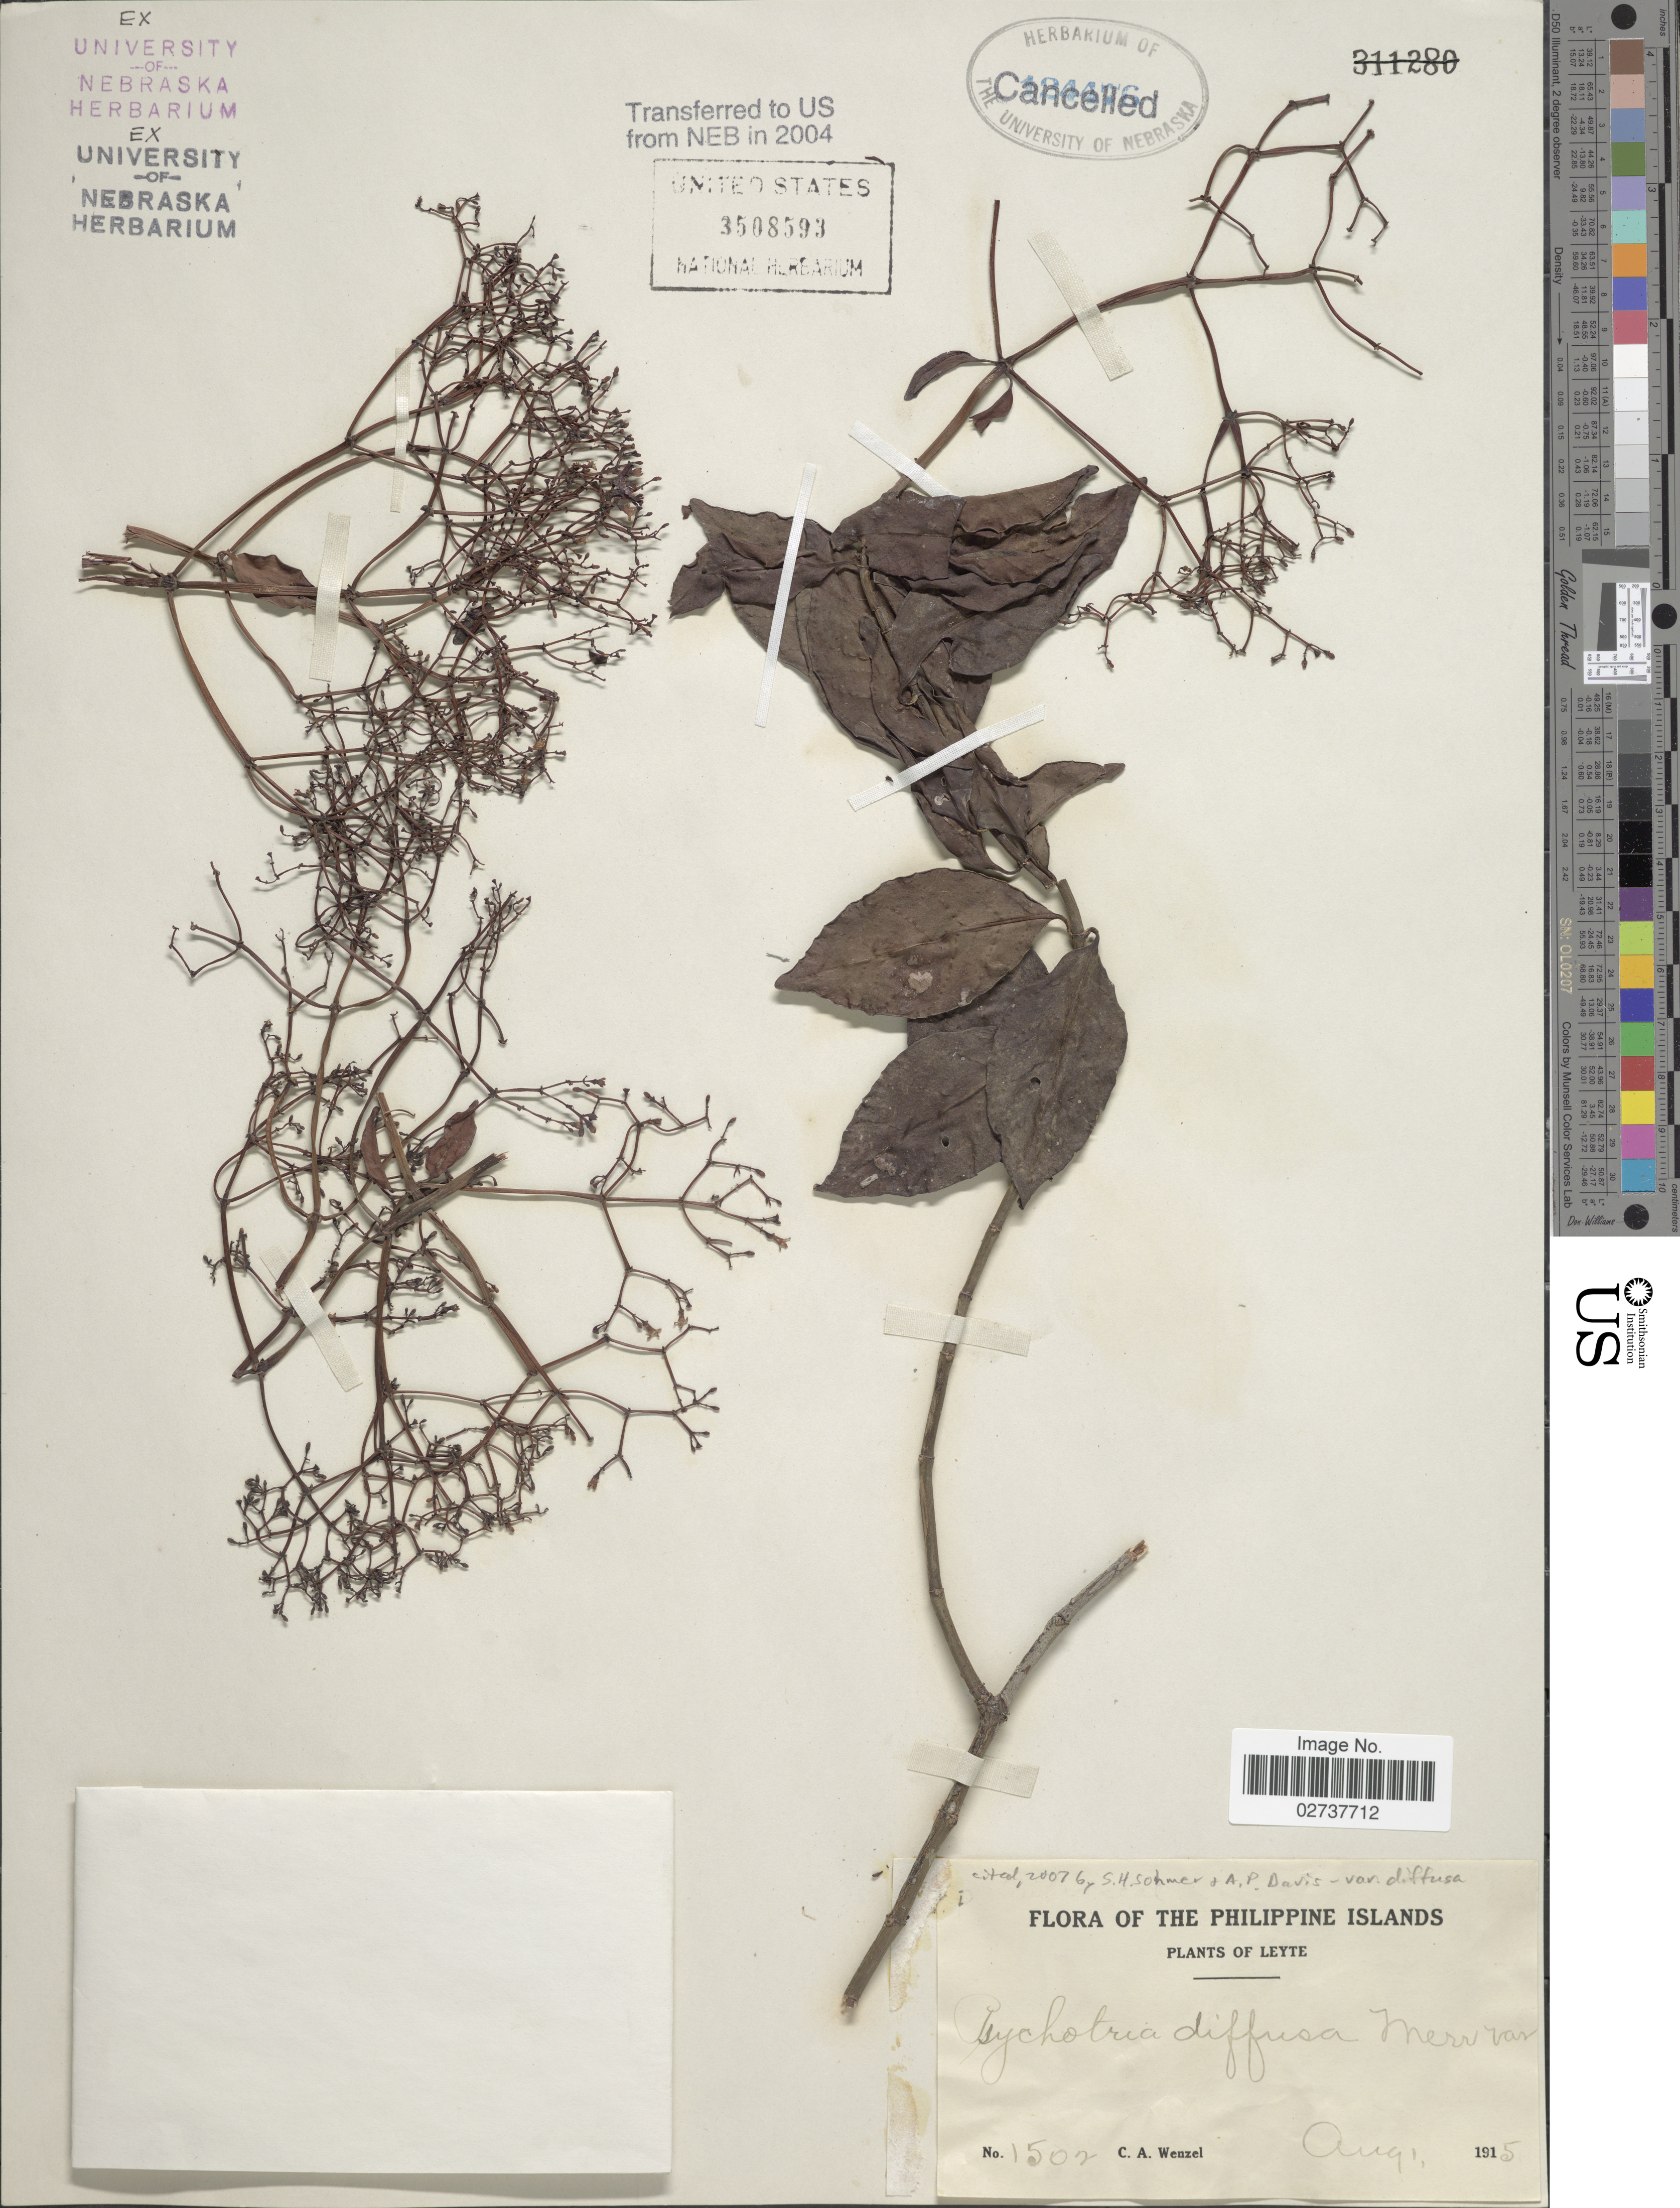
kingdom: Plantae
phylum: Tracheophyta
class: Magnoliopsida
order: Gentianales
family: Rubiaceae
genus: Psychotria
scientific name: Psychotria diffusa var. diffusa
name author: Merr.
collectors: C. Wenzel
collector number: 1502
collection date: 1915-08-01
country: Philippines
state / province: Eastern Visayas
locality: Leyte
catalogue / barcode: US 3508593